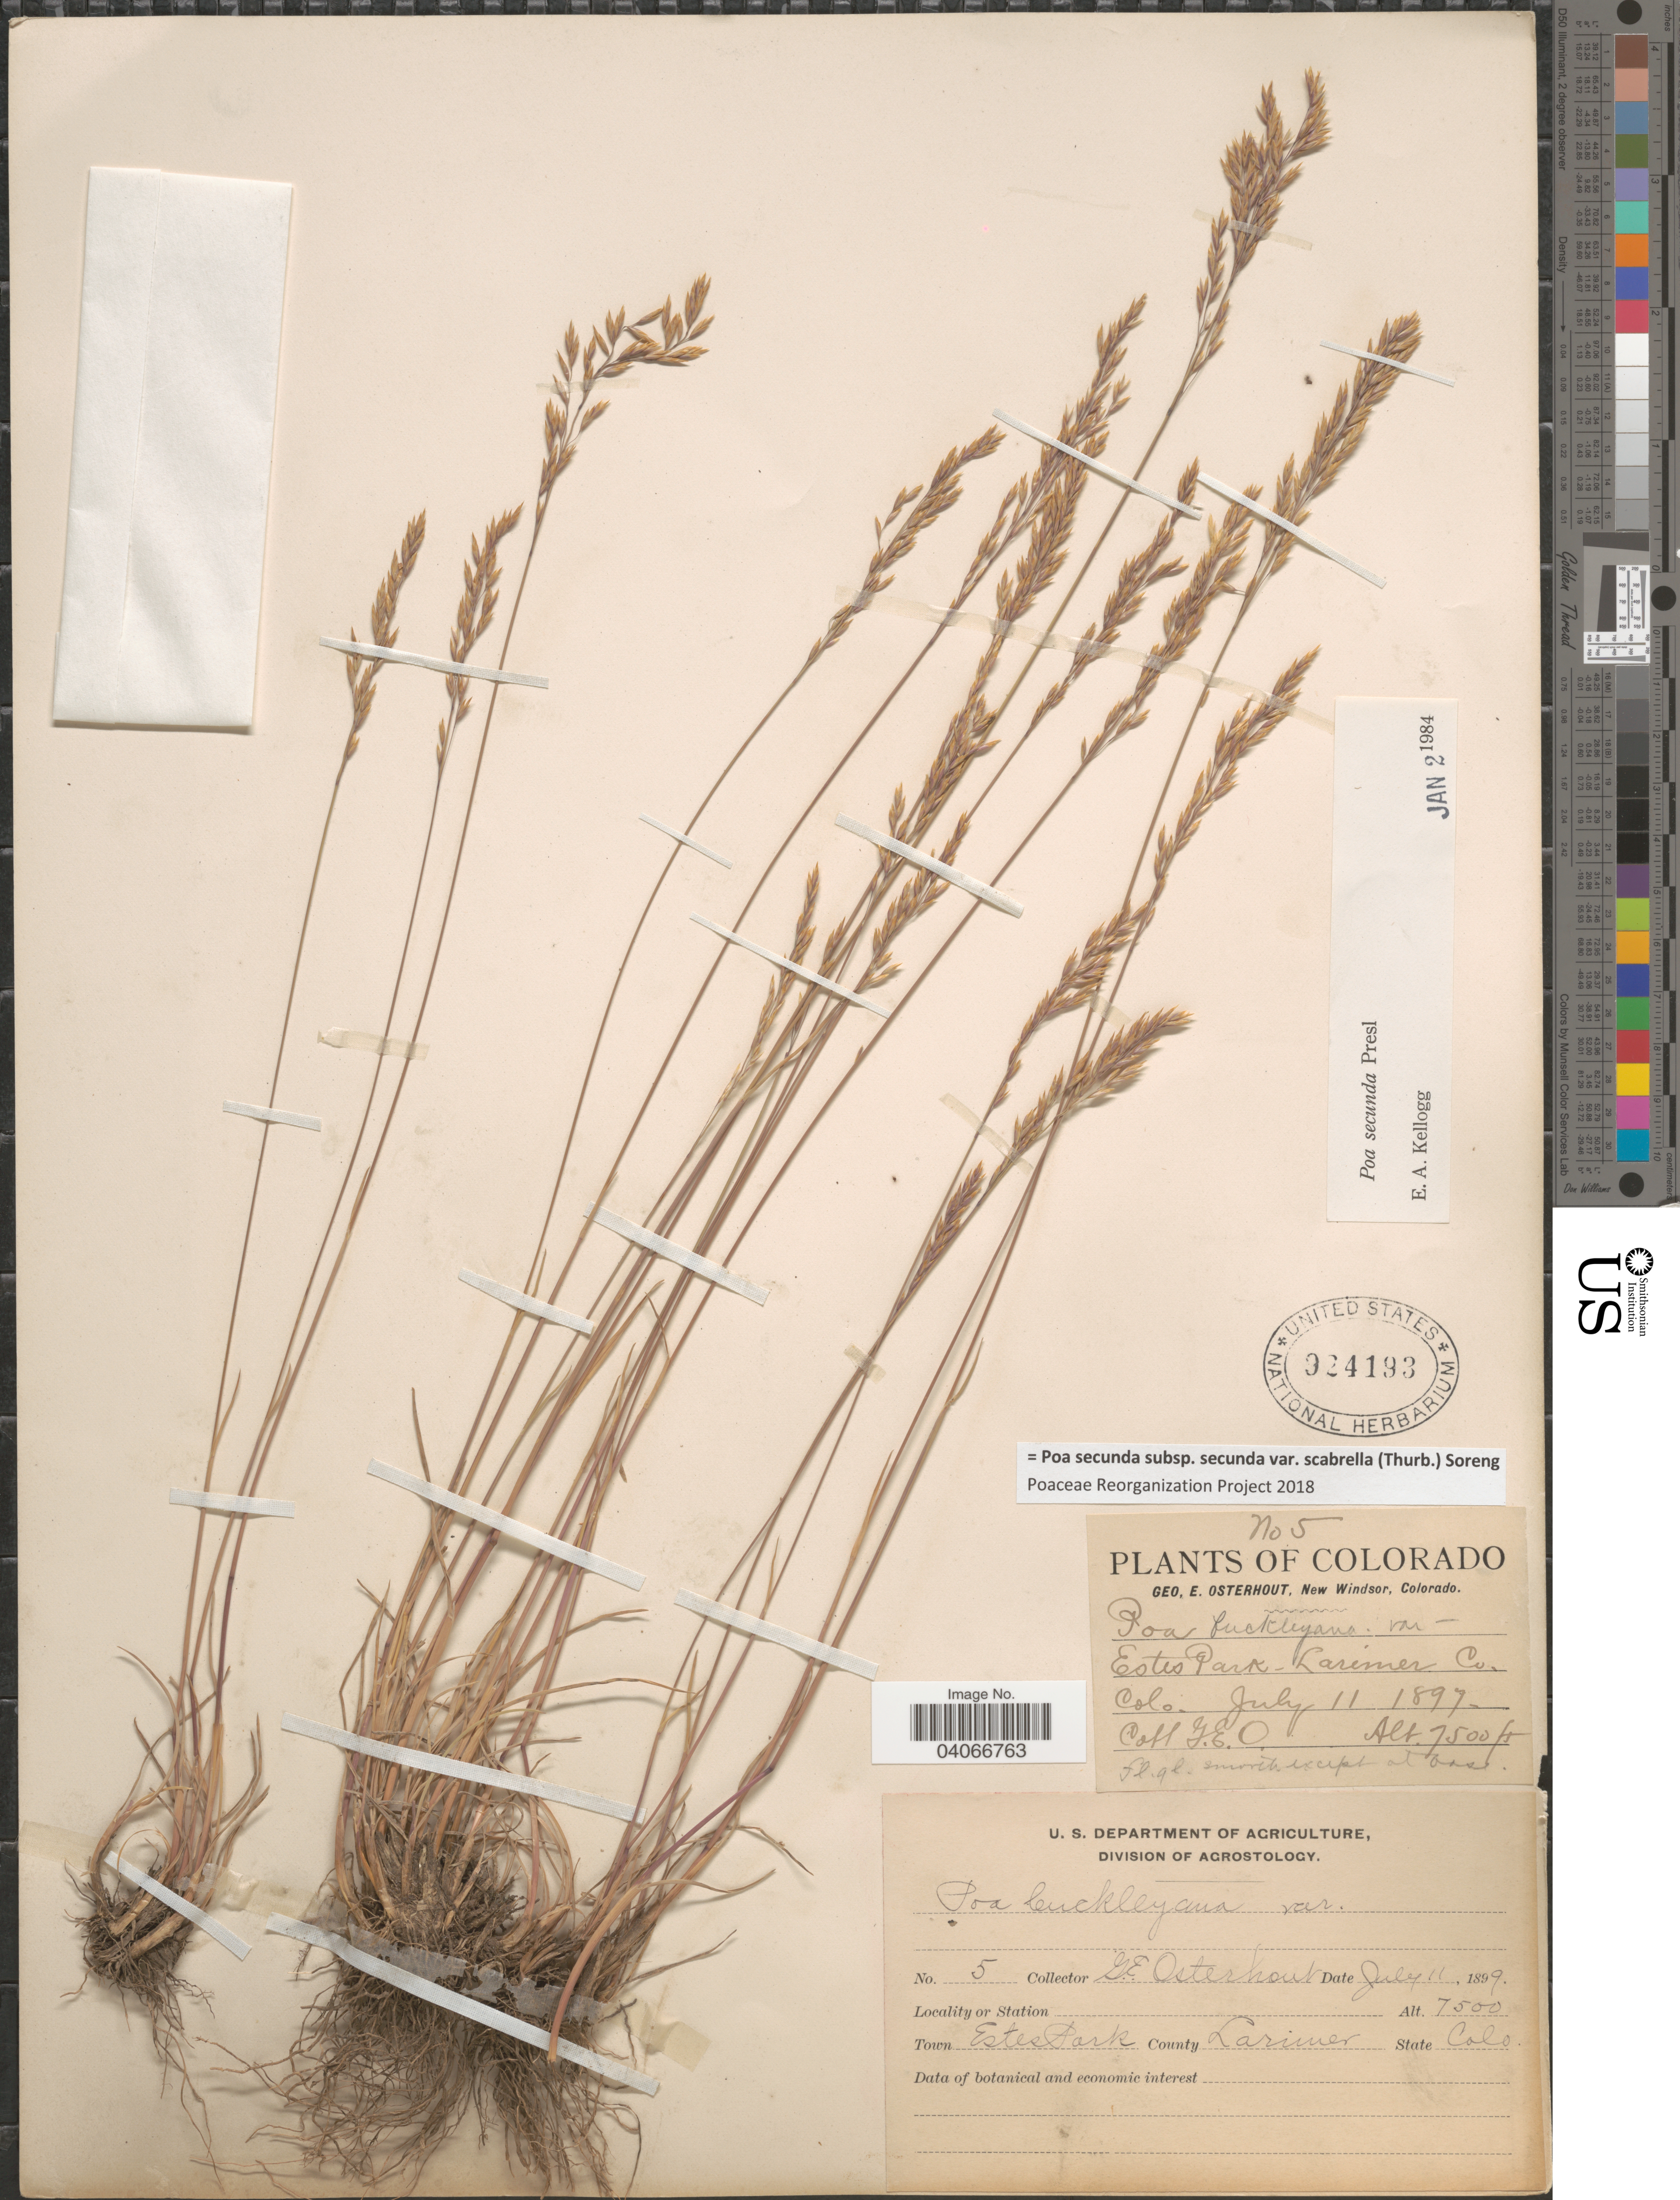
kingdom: Plantae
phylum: Tracheophyta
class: Liliopsida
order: Poales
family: Poaceae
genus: Poa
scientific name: Poa secunda subsp. secunda var. scabrella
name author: (Thurb.) Soreng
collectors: G. Osterhout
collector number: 5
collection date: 1899-07-11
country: United States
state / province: Colorado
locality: Town Estes Park. County Larimer.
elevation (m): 2286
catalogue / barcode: US 924193